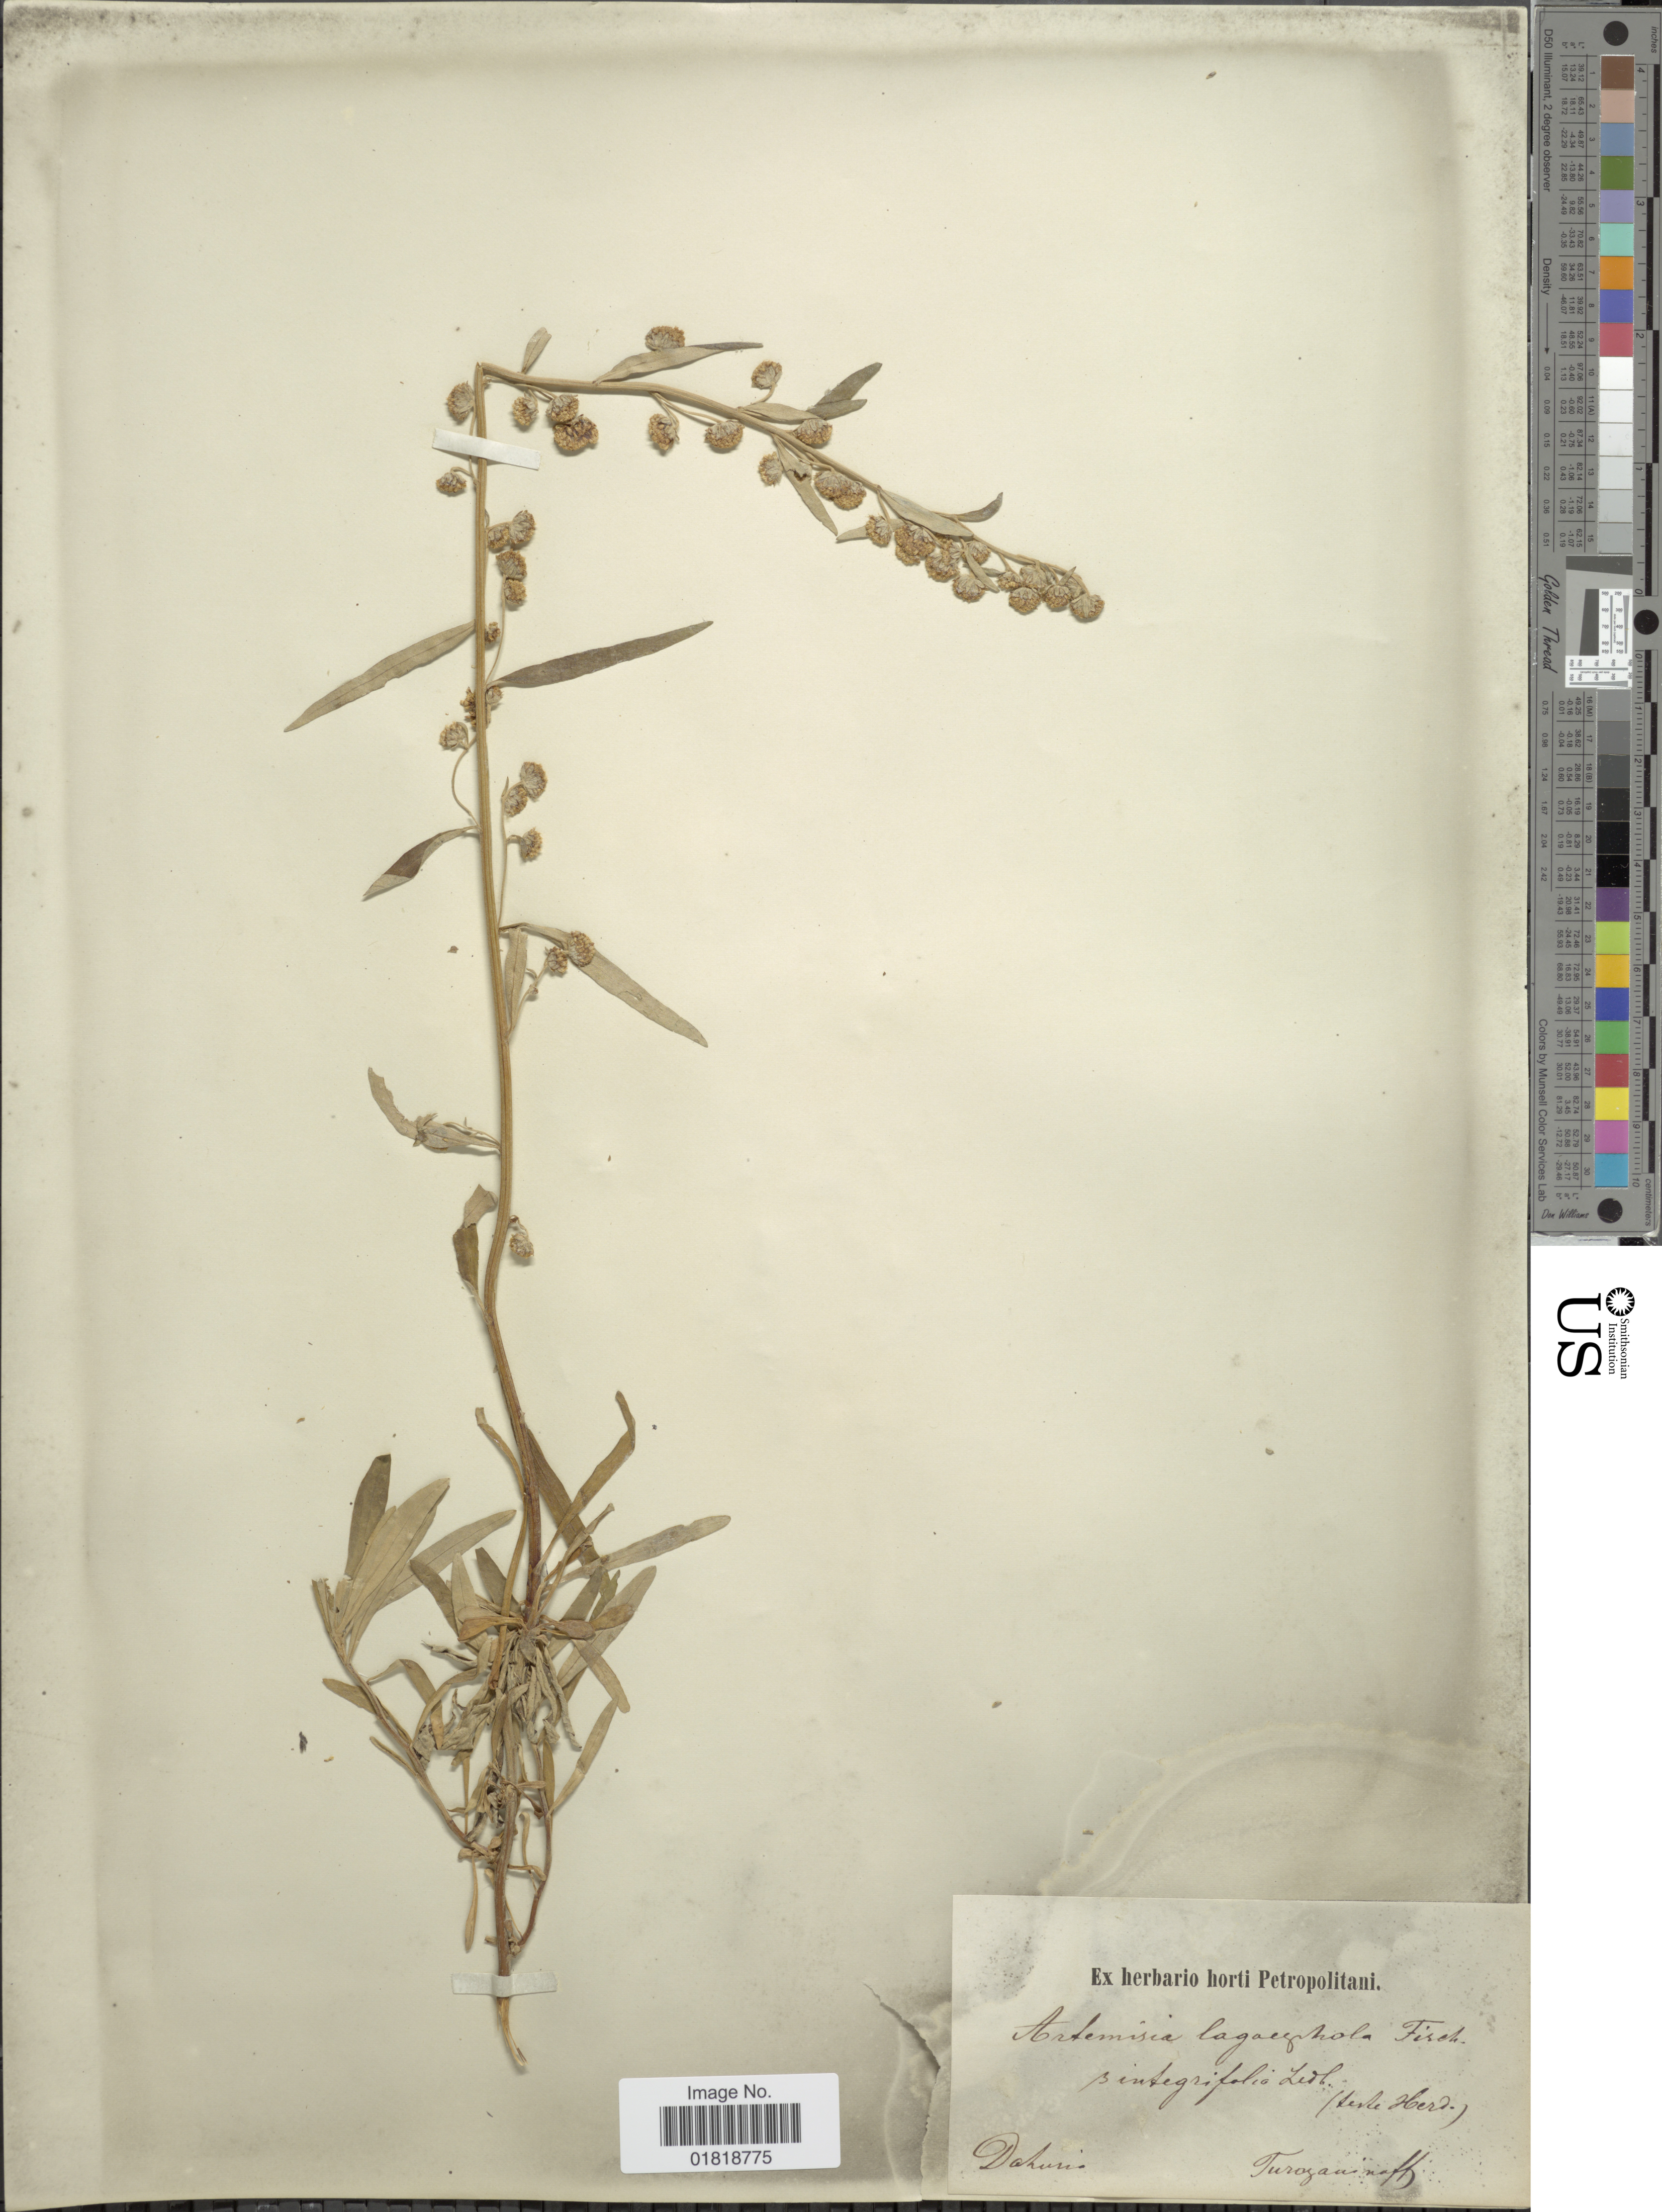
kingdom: Plantae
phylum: Tracheophyta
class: Magnoliopsida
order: Asterales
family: Asteraceae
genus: Artemisia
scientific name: Artemisia lagocephala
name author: (Fisch. ex Besser) DC.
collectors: N. Turczaninow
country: Russian Federation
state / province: Zabaykalsky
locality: Dahuria